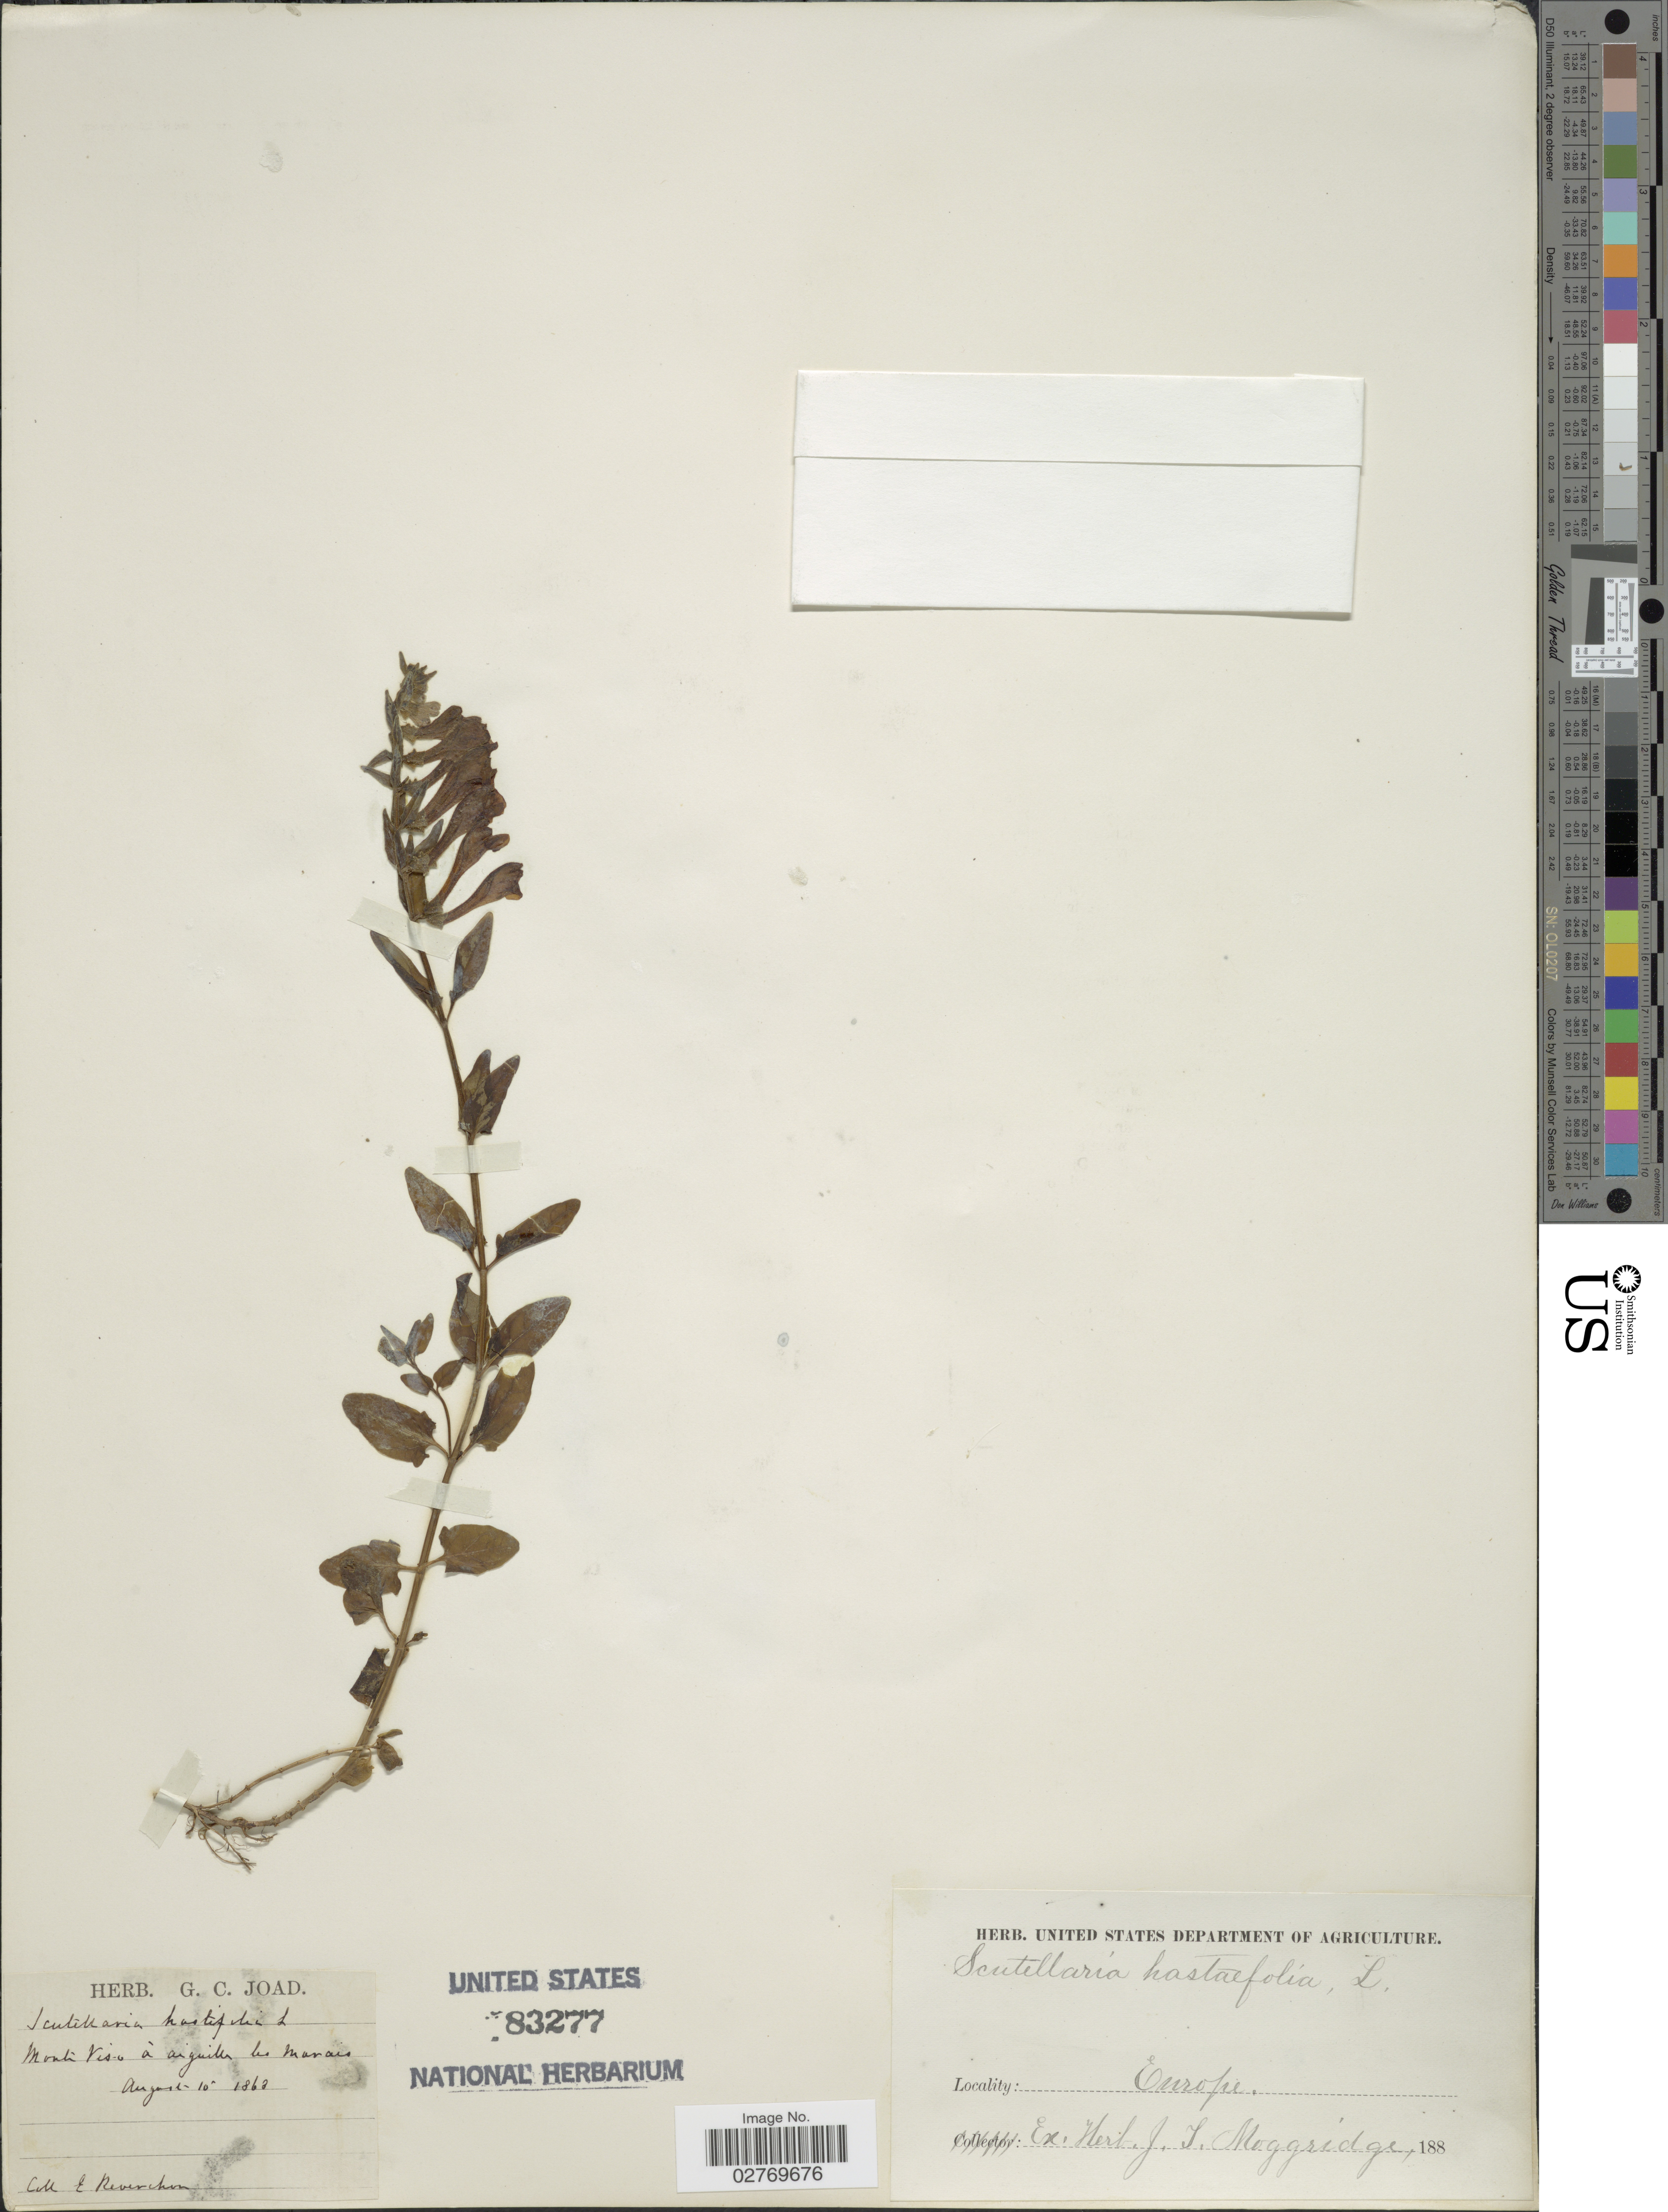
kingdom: Plantae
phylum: Tracheophyta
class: Magnoliopsida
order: Lamiales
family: Lamiaceae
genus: Scutellaria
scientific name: Scutellaria hastifolia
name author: L.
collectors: E. Reverchon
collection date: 1863-08-10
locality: Monti Vis-o a arguiller les Marais. Europe.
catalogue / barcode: US 83277